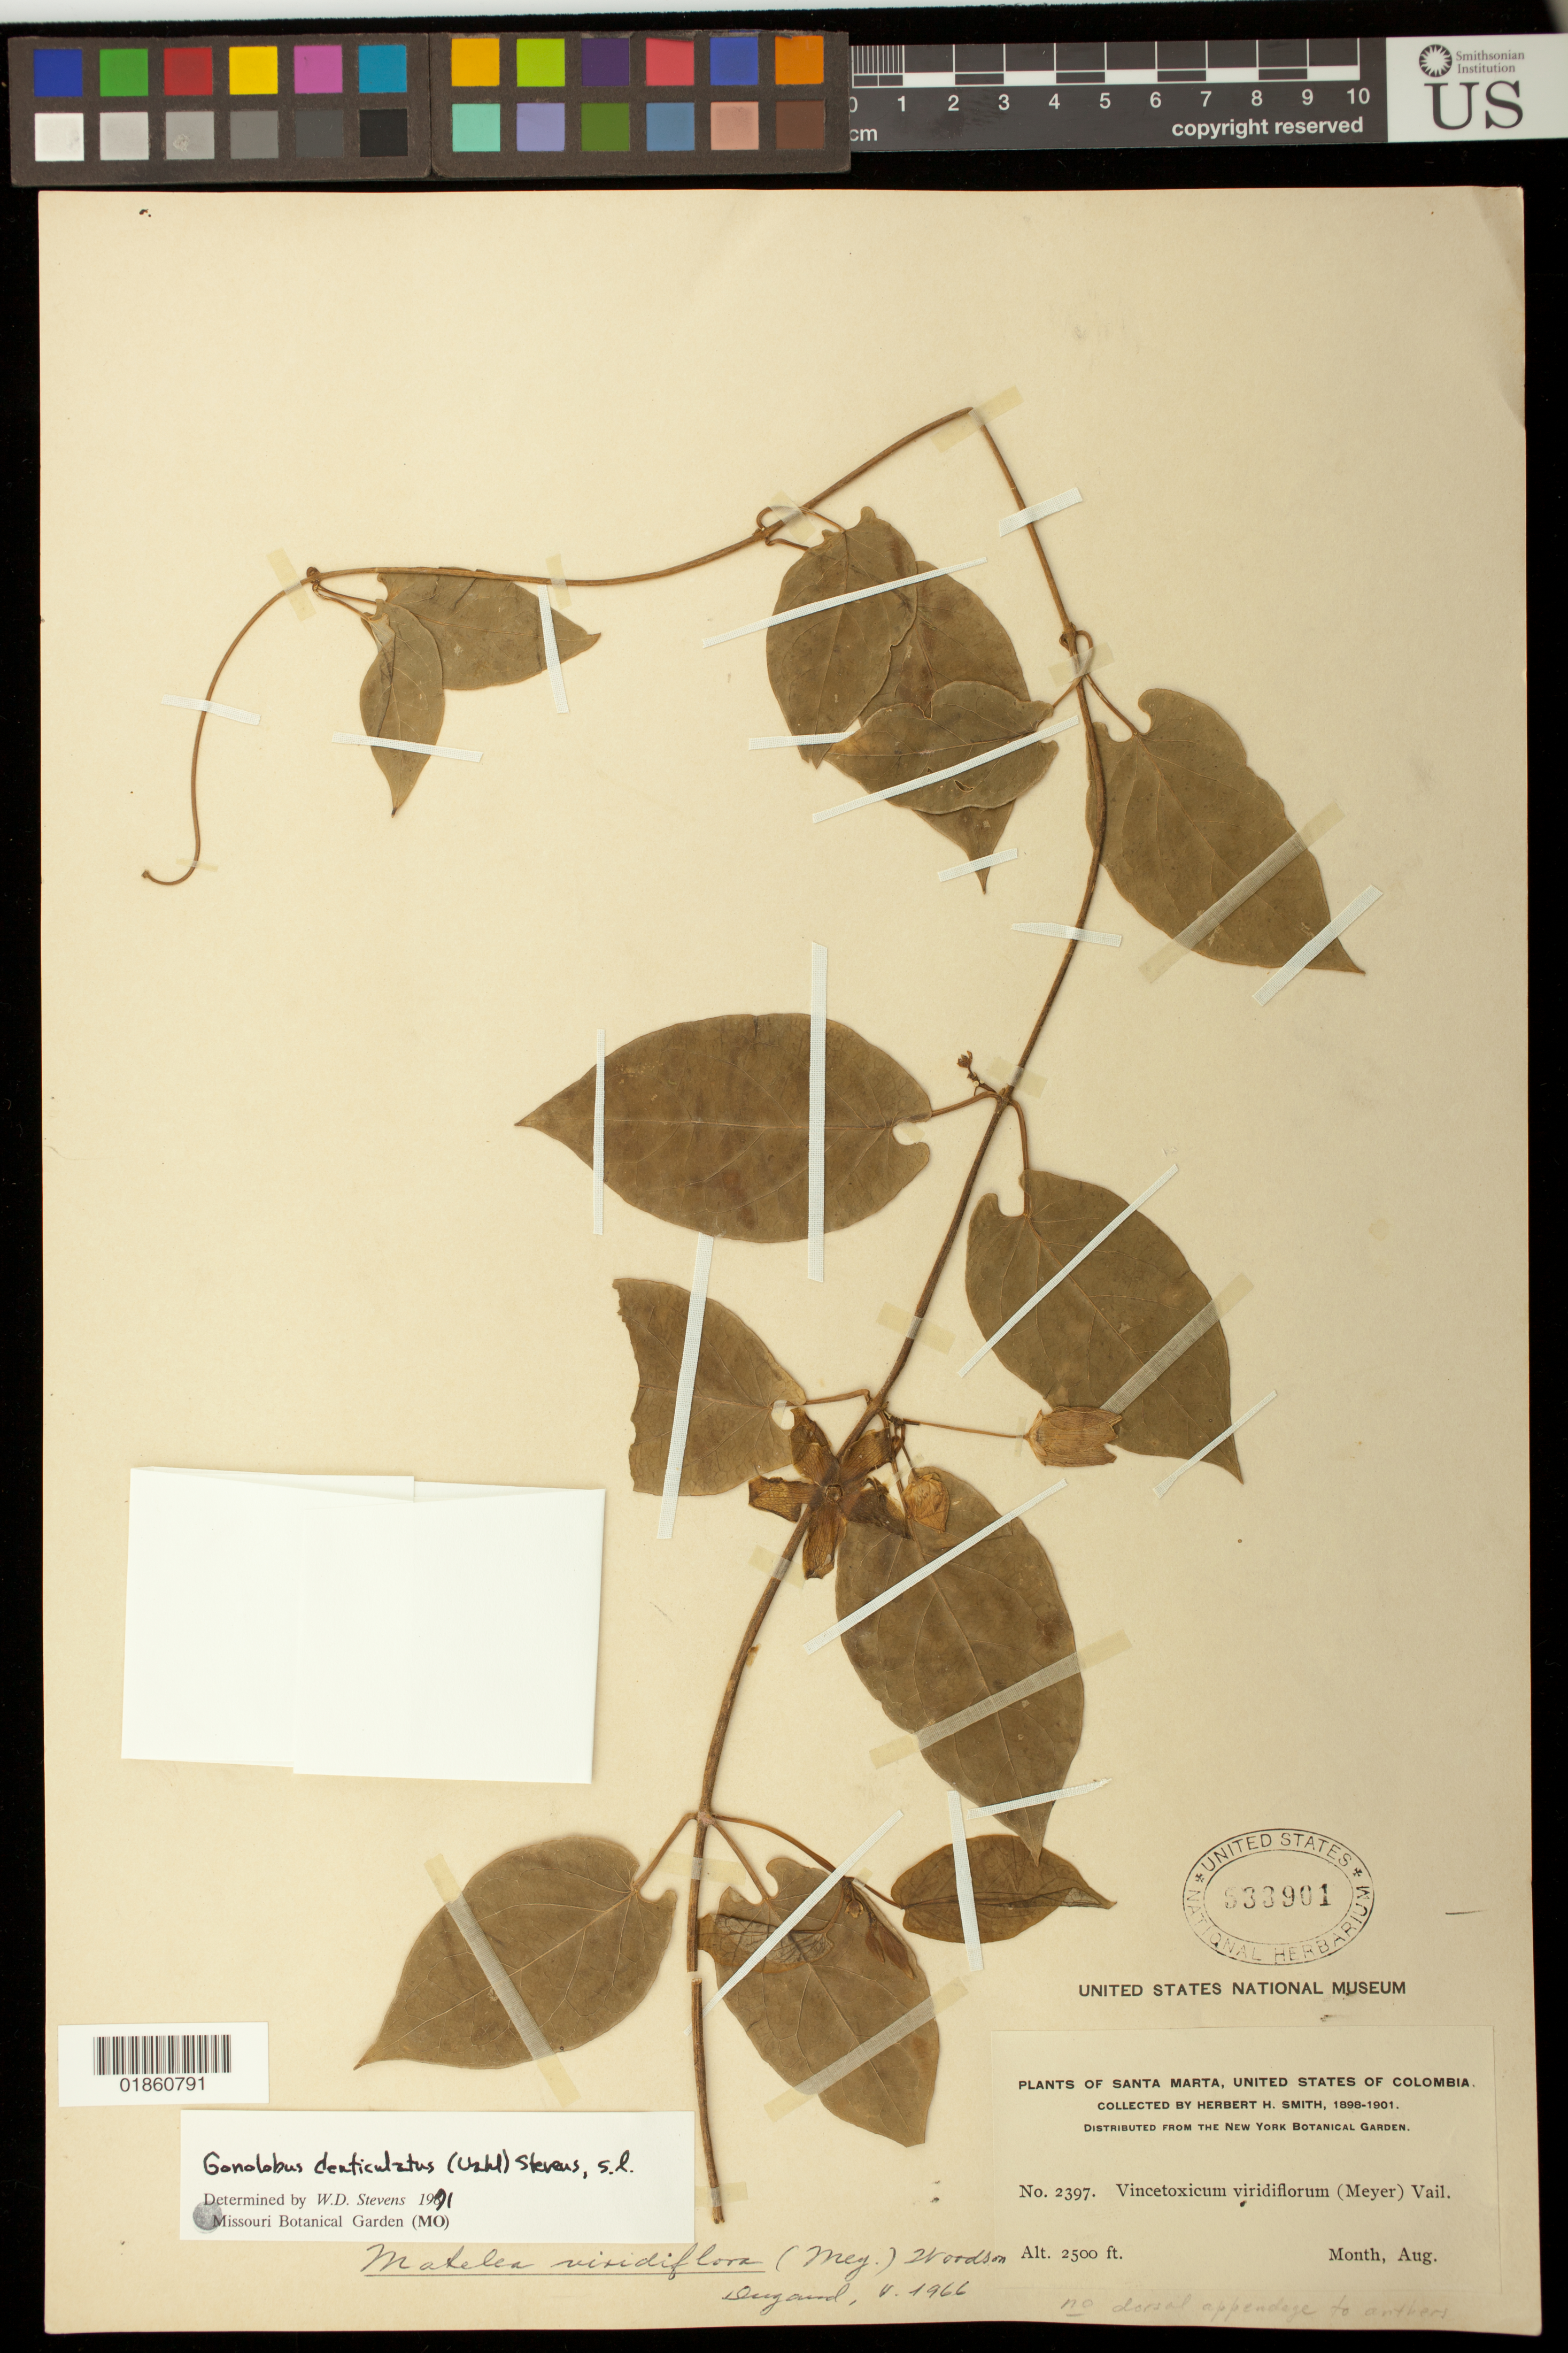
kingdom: Plantae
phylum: Tracheophyta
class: Magnoliopsida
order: Gentianales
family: Apocynaceae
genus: Gonolobus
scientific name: Gonolobus denticulatus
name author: (Vahl) W.D. Stevens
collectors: H. H. Smith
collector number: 2397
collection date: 1898-08/1901-08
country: Colombia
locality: Santa Marta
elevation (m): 762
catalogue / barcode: US 533901